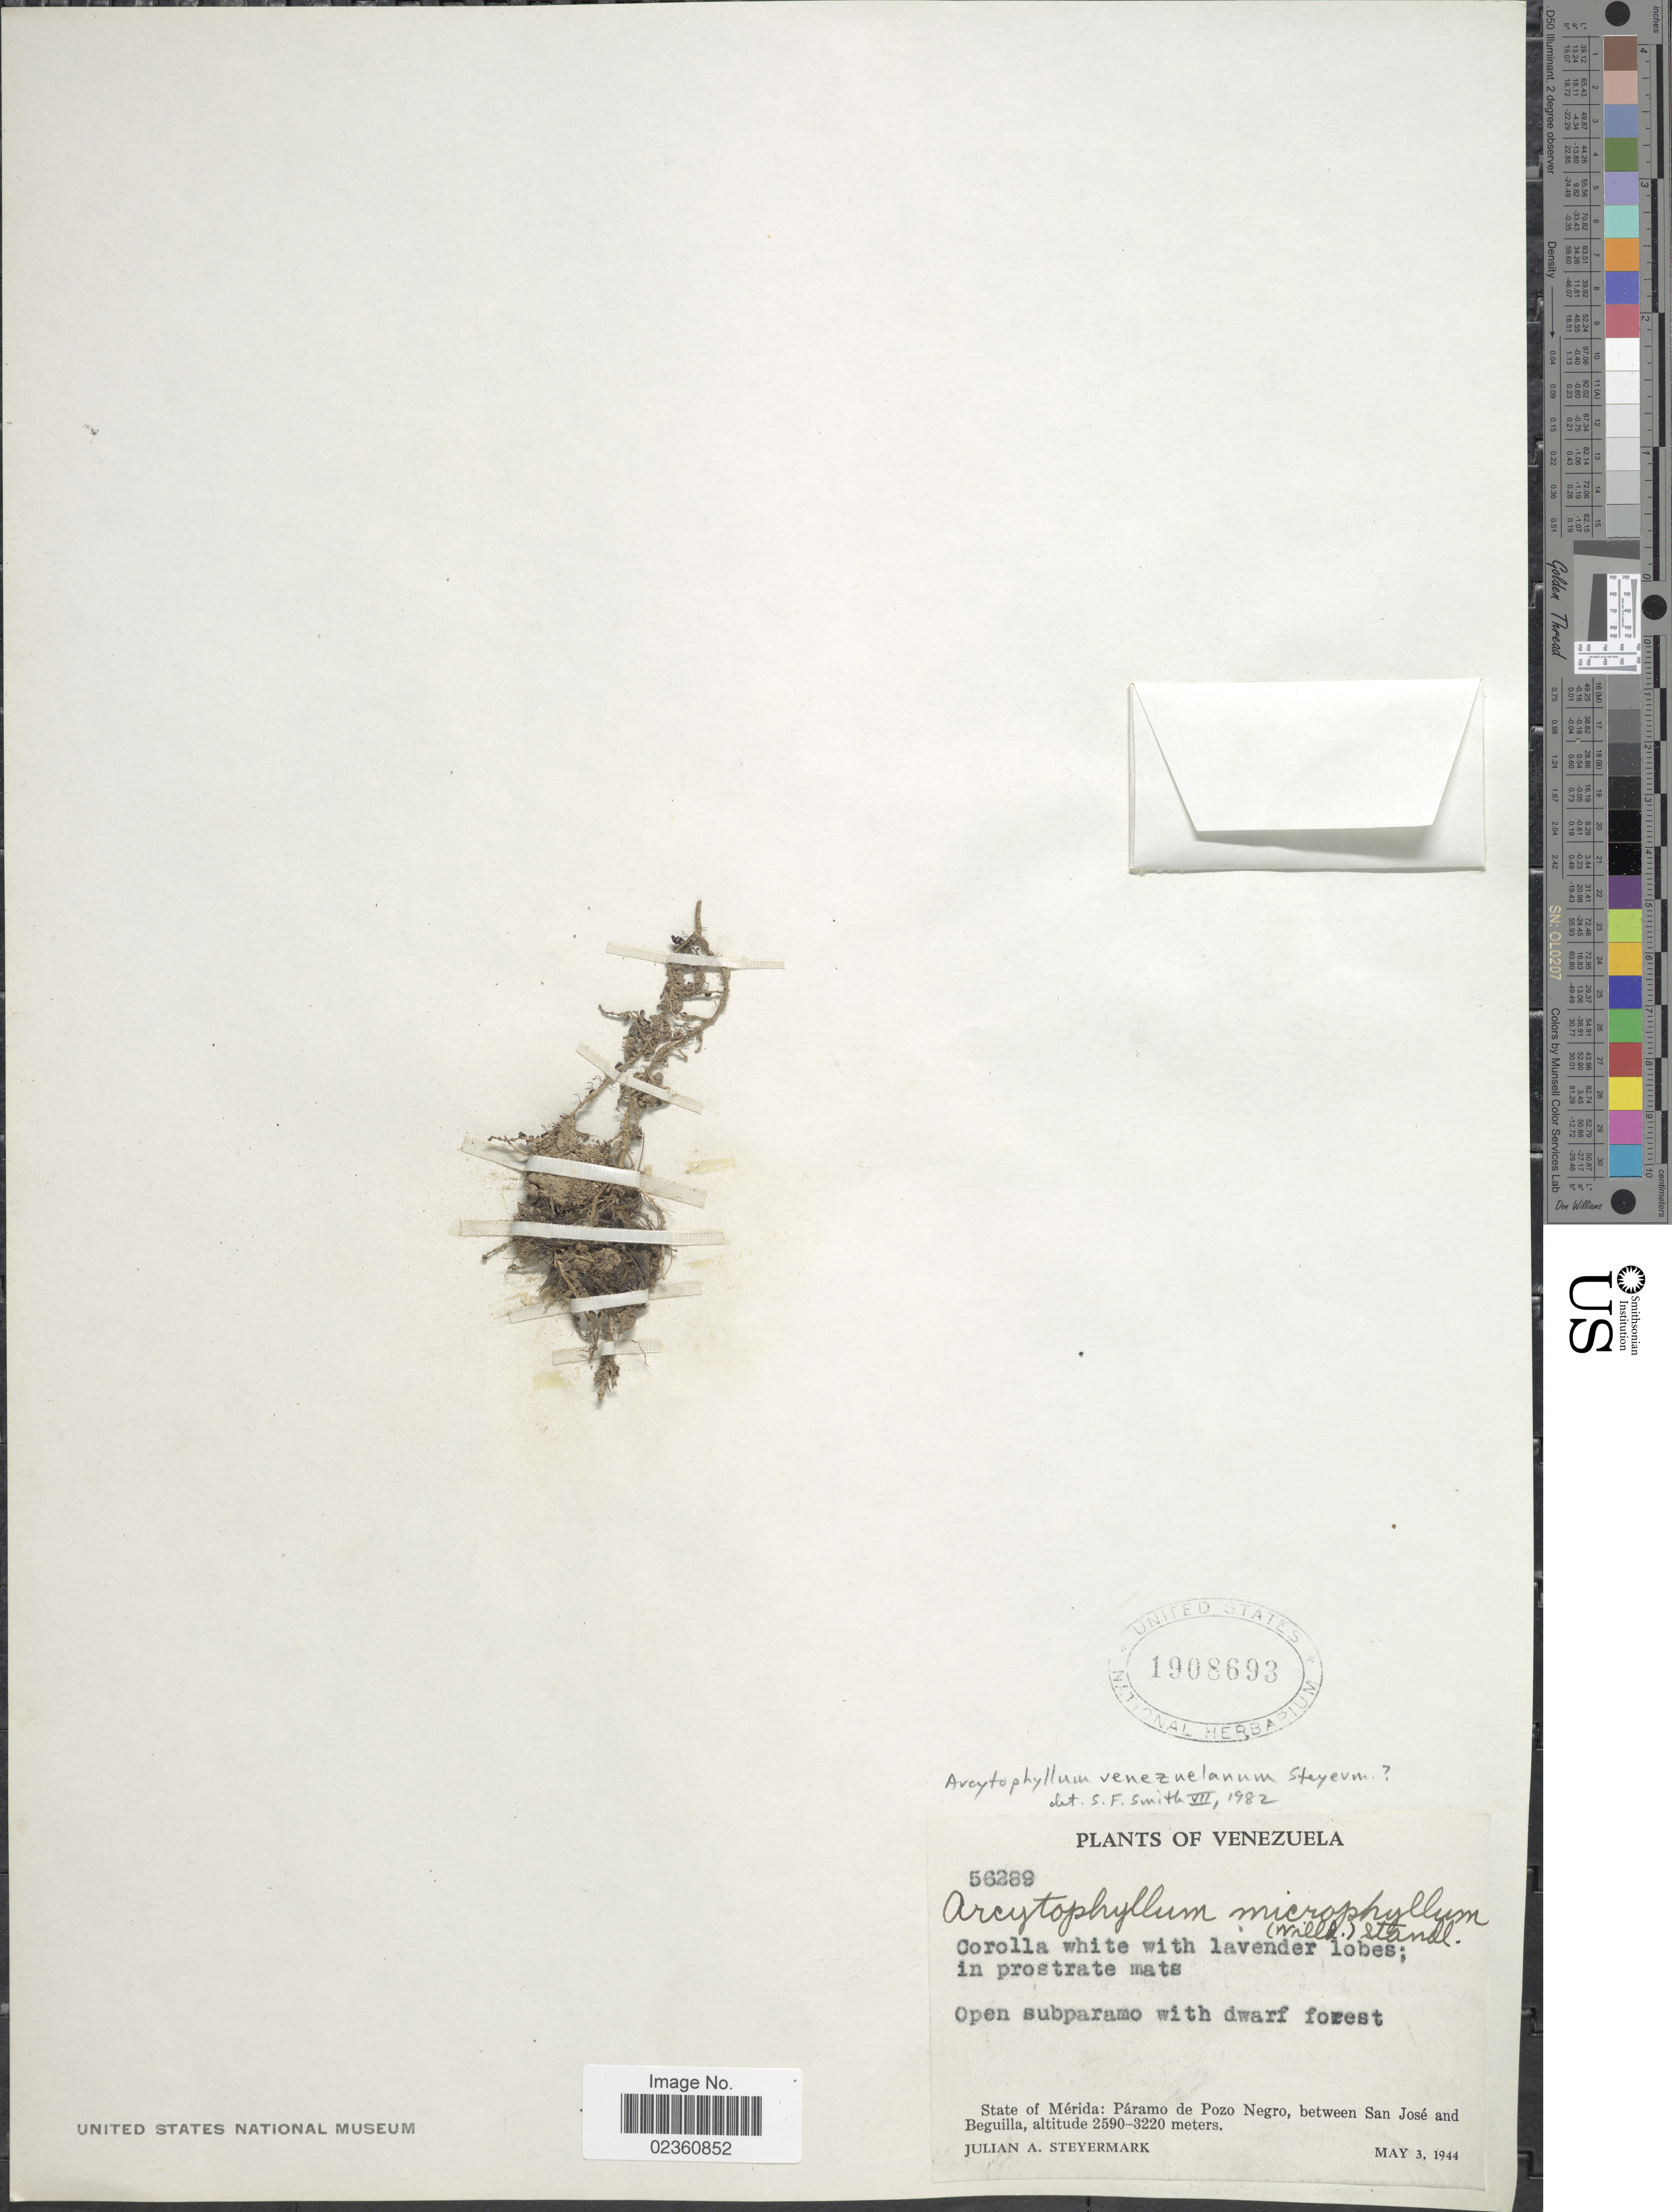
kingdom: Plantae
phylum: Tracheophyta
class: Magnoliopsida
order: Gentianales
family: Rubiaceae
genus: Arcytophyllum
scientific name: Arcytophyllum venezuelanum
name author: Steyerm.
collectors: J. Steyermark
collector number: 56289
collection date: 1944-05-03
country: Venezuela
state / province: Mérida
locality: Open subparamo with dwarf forest, State of Mérida: Páramo de Pozo Negro, between San José and Beguilla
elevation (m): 2590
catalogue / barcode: US 1908693